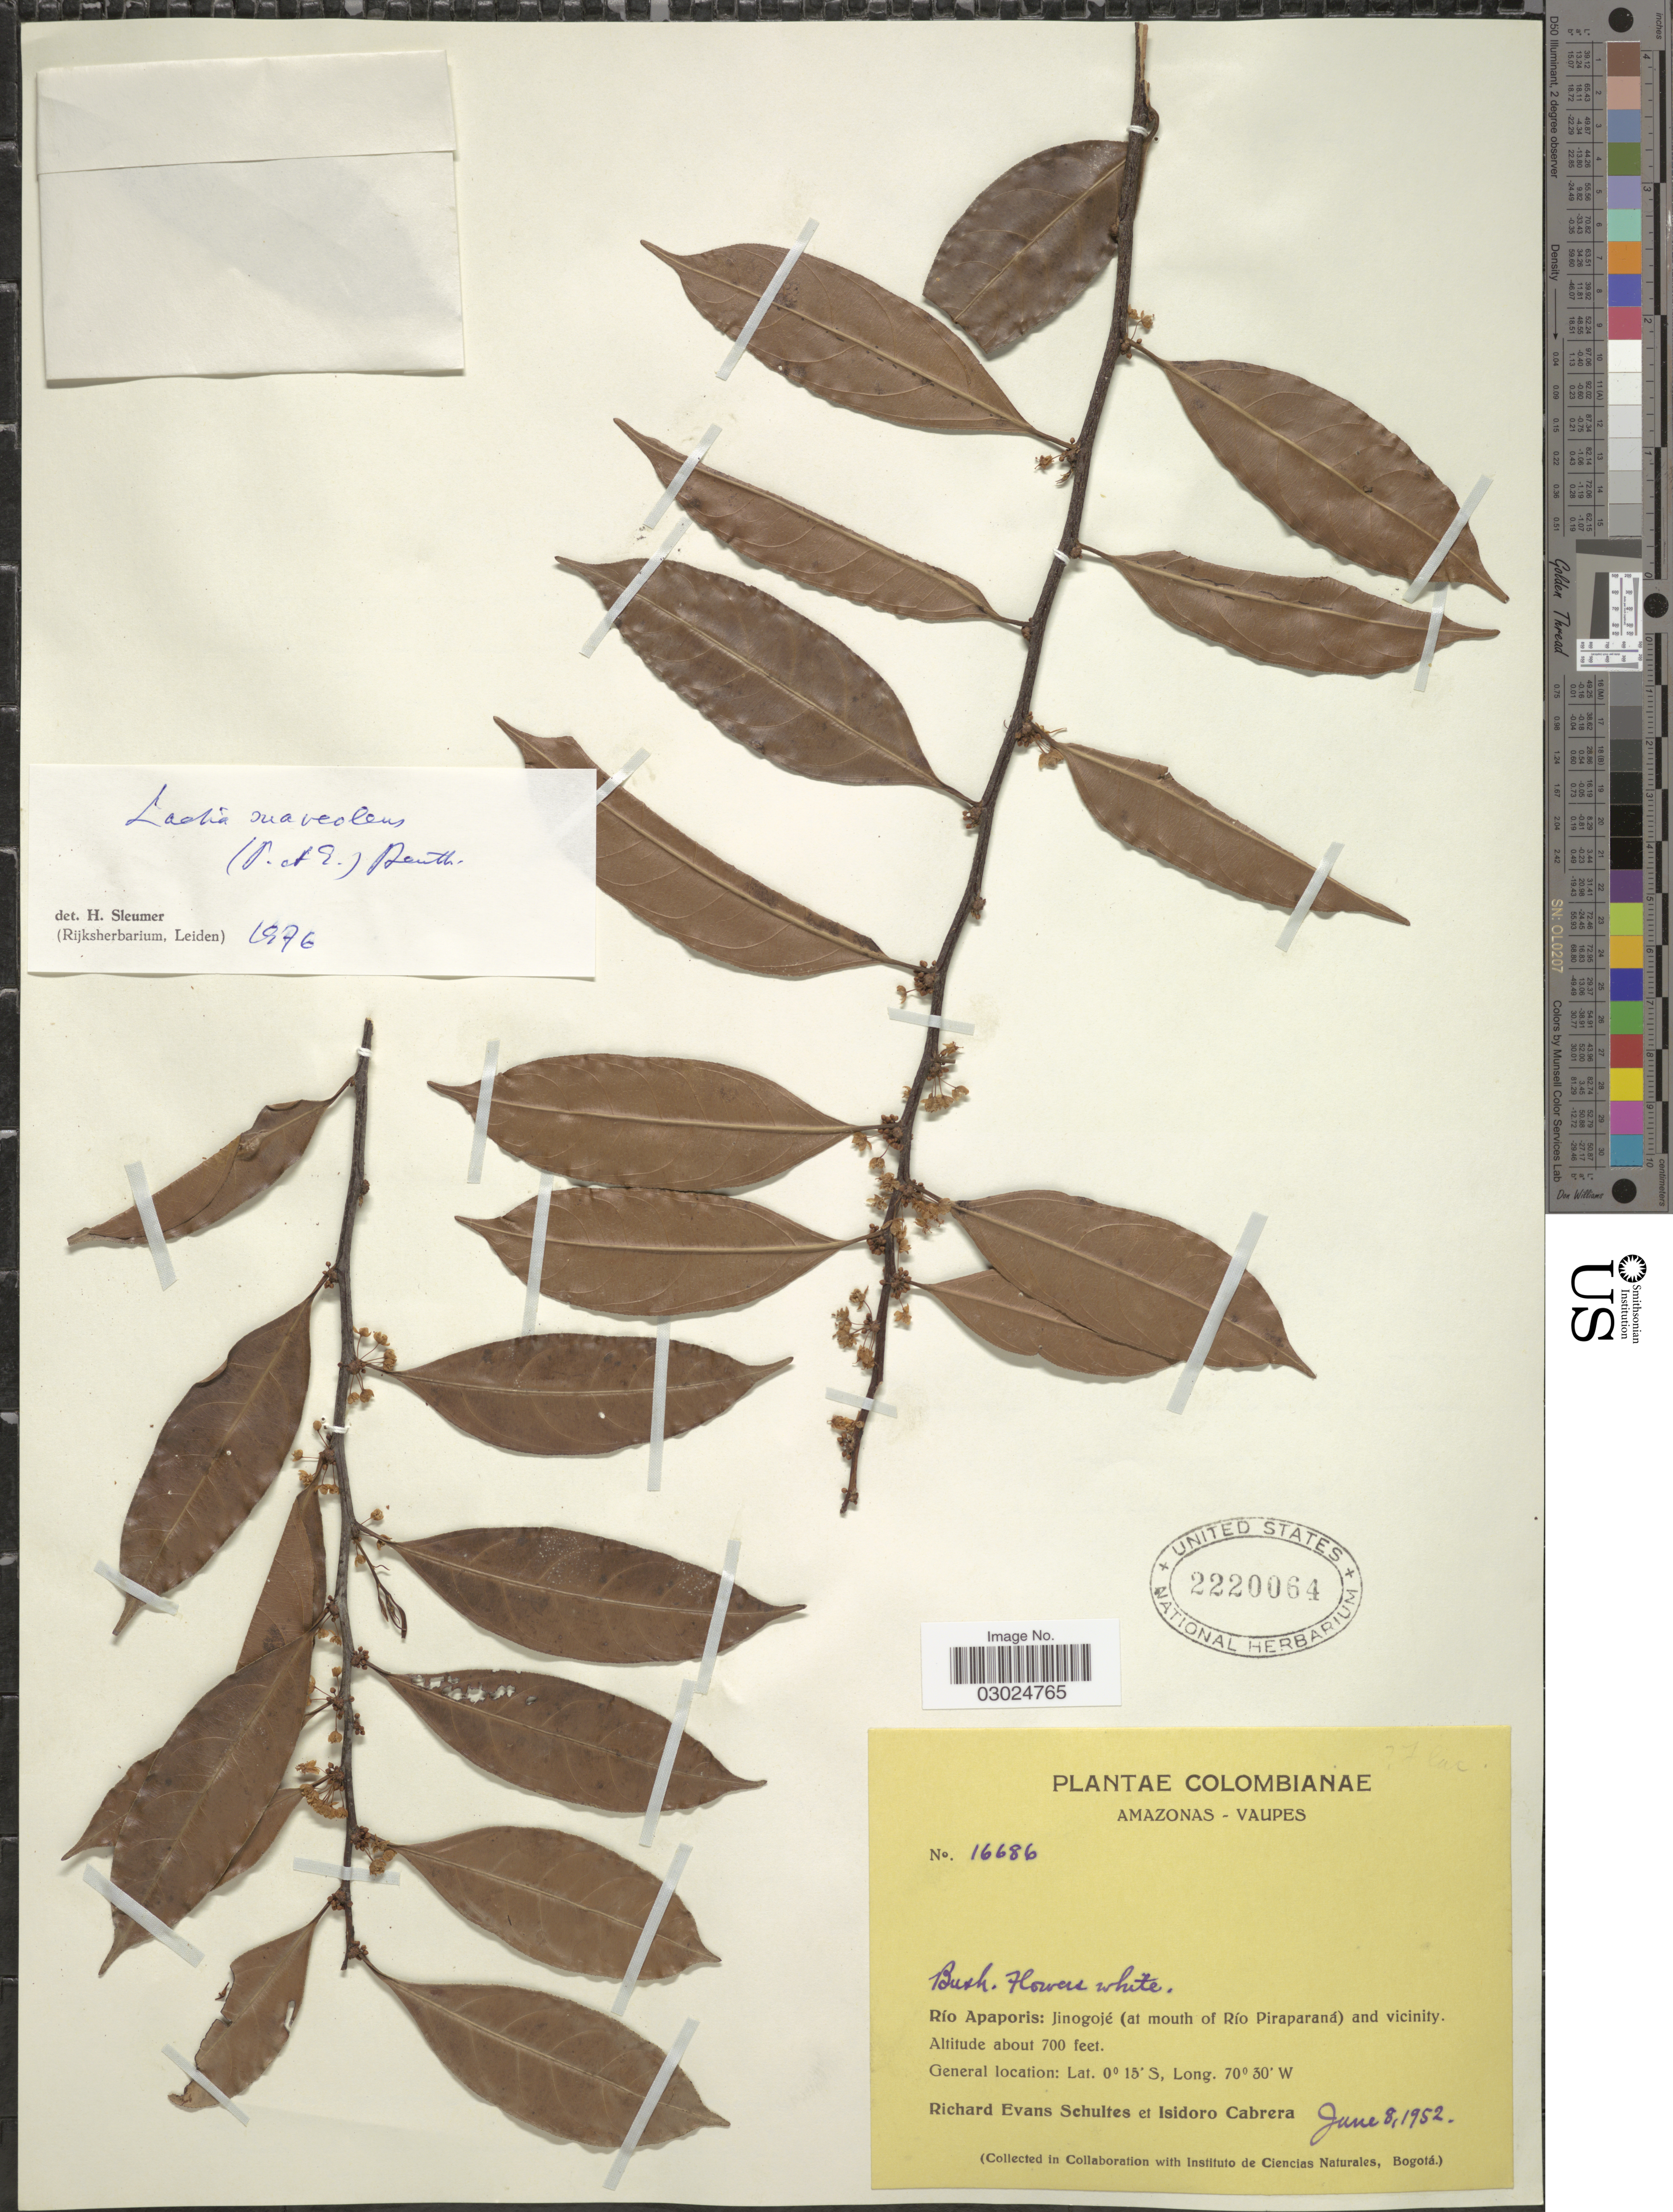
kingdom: Plantae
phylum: Tracheophyta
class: Magnoliopsida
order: Malpighiales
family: Salicaceae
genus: Laetia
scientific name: Laetia suaveolens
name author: (Poepp.) Benth.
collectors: R. E. Schultes & I. Cabrera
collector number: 16686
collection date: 1952-06-08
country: Colombia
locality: Amazonas-Vaupés, Río Apaporis, Jinogojé (near mouth of Río Pirapraná) and vicinity.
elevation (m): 213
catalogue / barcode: US 2220064